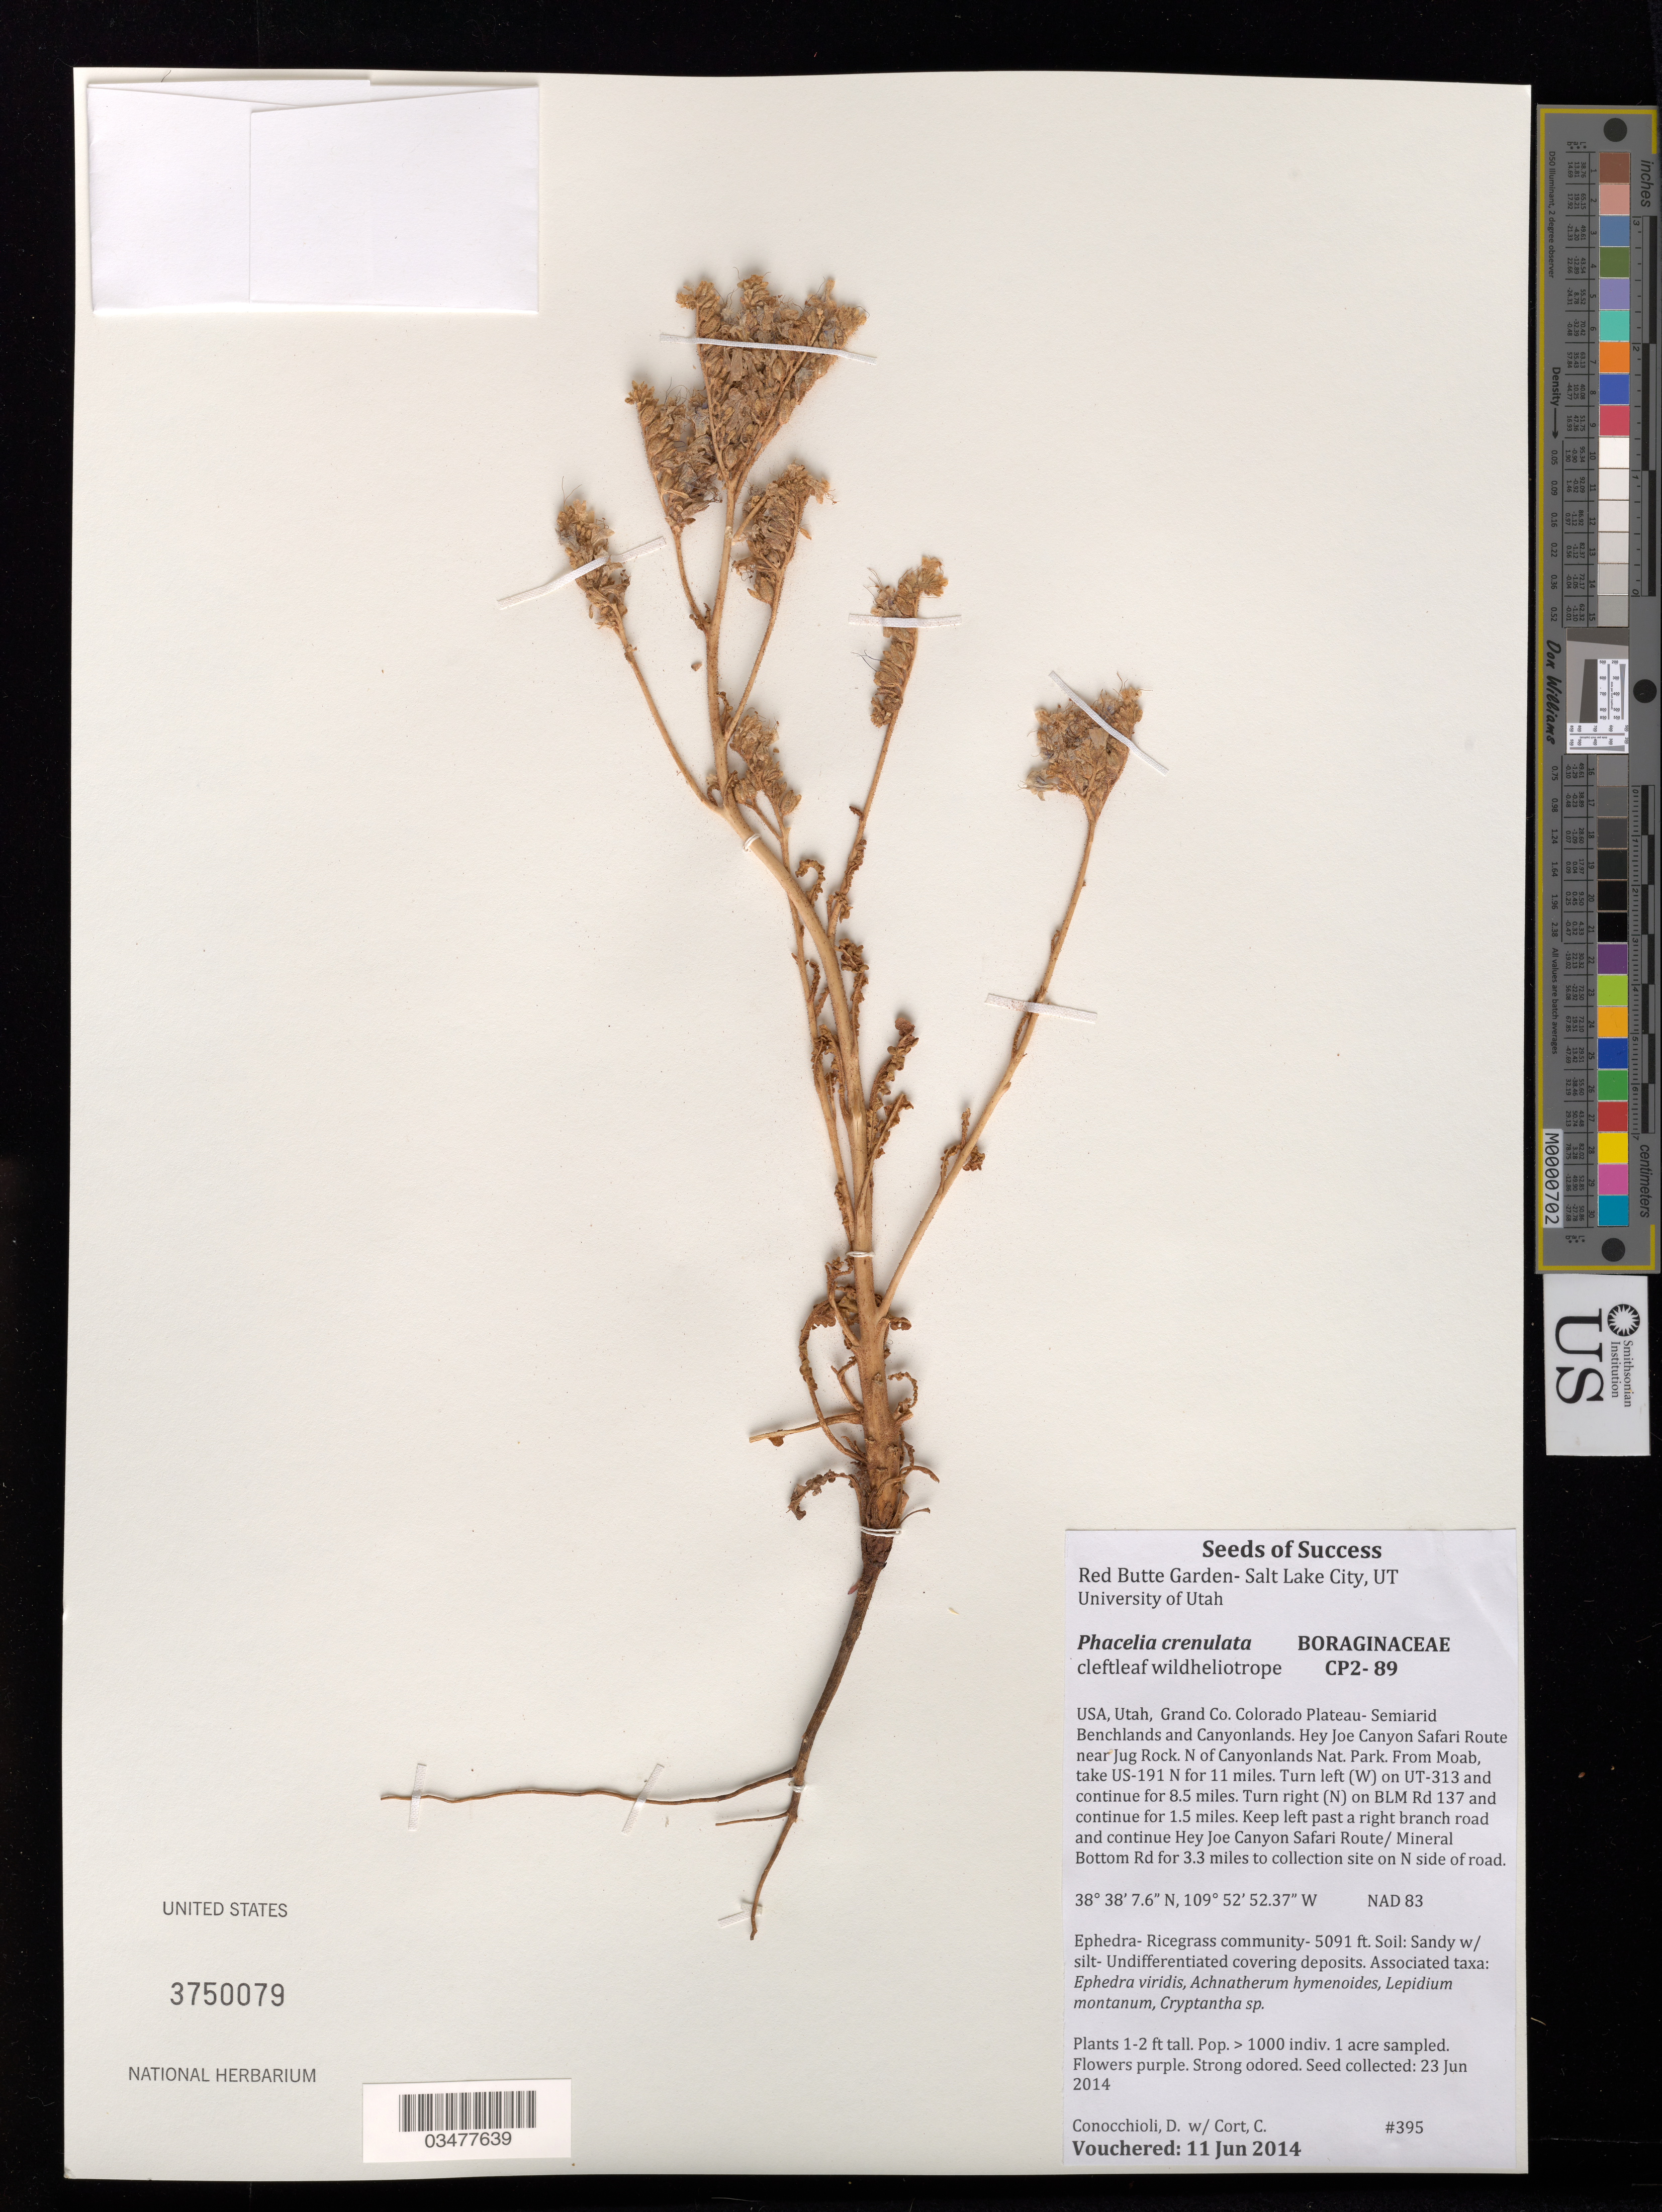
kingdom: Plantae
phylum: Tracheophyta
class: Magnoliopsida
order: Boraginales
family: Hydrophyllaceae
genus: Phacelia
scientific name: Phacelia crenulata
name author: Torr. ex S. Watson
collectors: D. Conocchioli & C. Cort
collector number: CP2-89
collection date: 2014-06-23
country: United States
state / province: Utah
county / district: Grand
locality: Colorado Plateau-Semiarid Benchlands and Canyonlands. Hey Joe Canyon Safari Route near Jug Rock. N of Canyonlands Nat. Park.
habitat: Ephedra- Ricegrass community. Soil: Sandy w/silt-Undifferentiated covering deposits. With Ephedra viridis, Lepidium montanum, Cryptantha sp.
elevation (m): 1552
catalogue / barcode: US 3750079